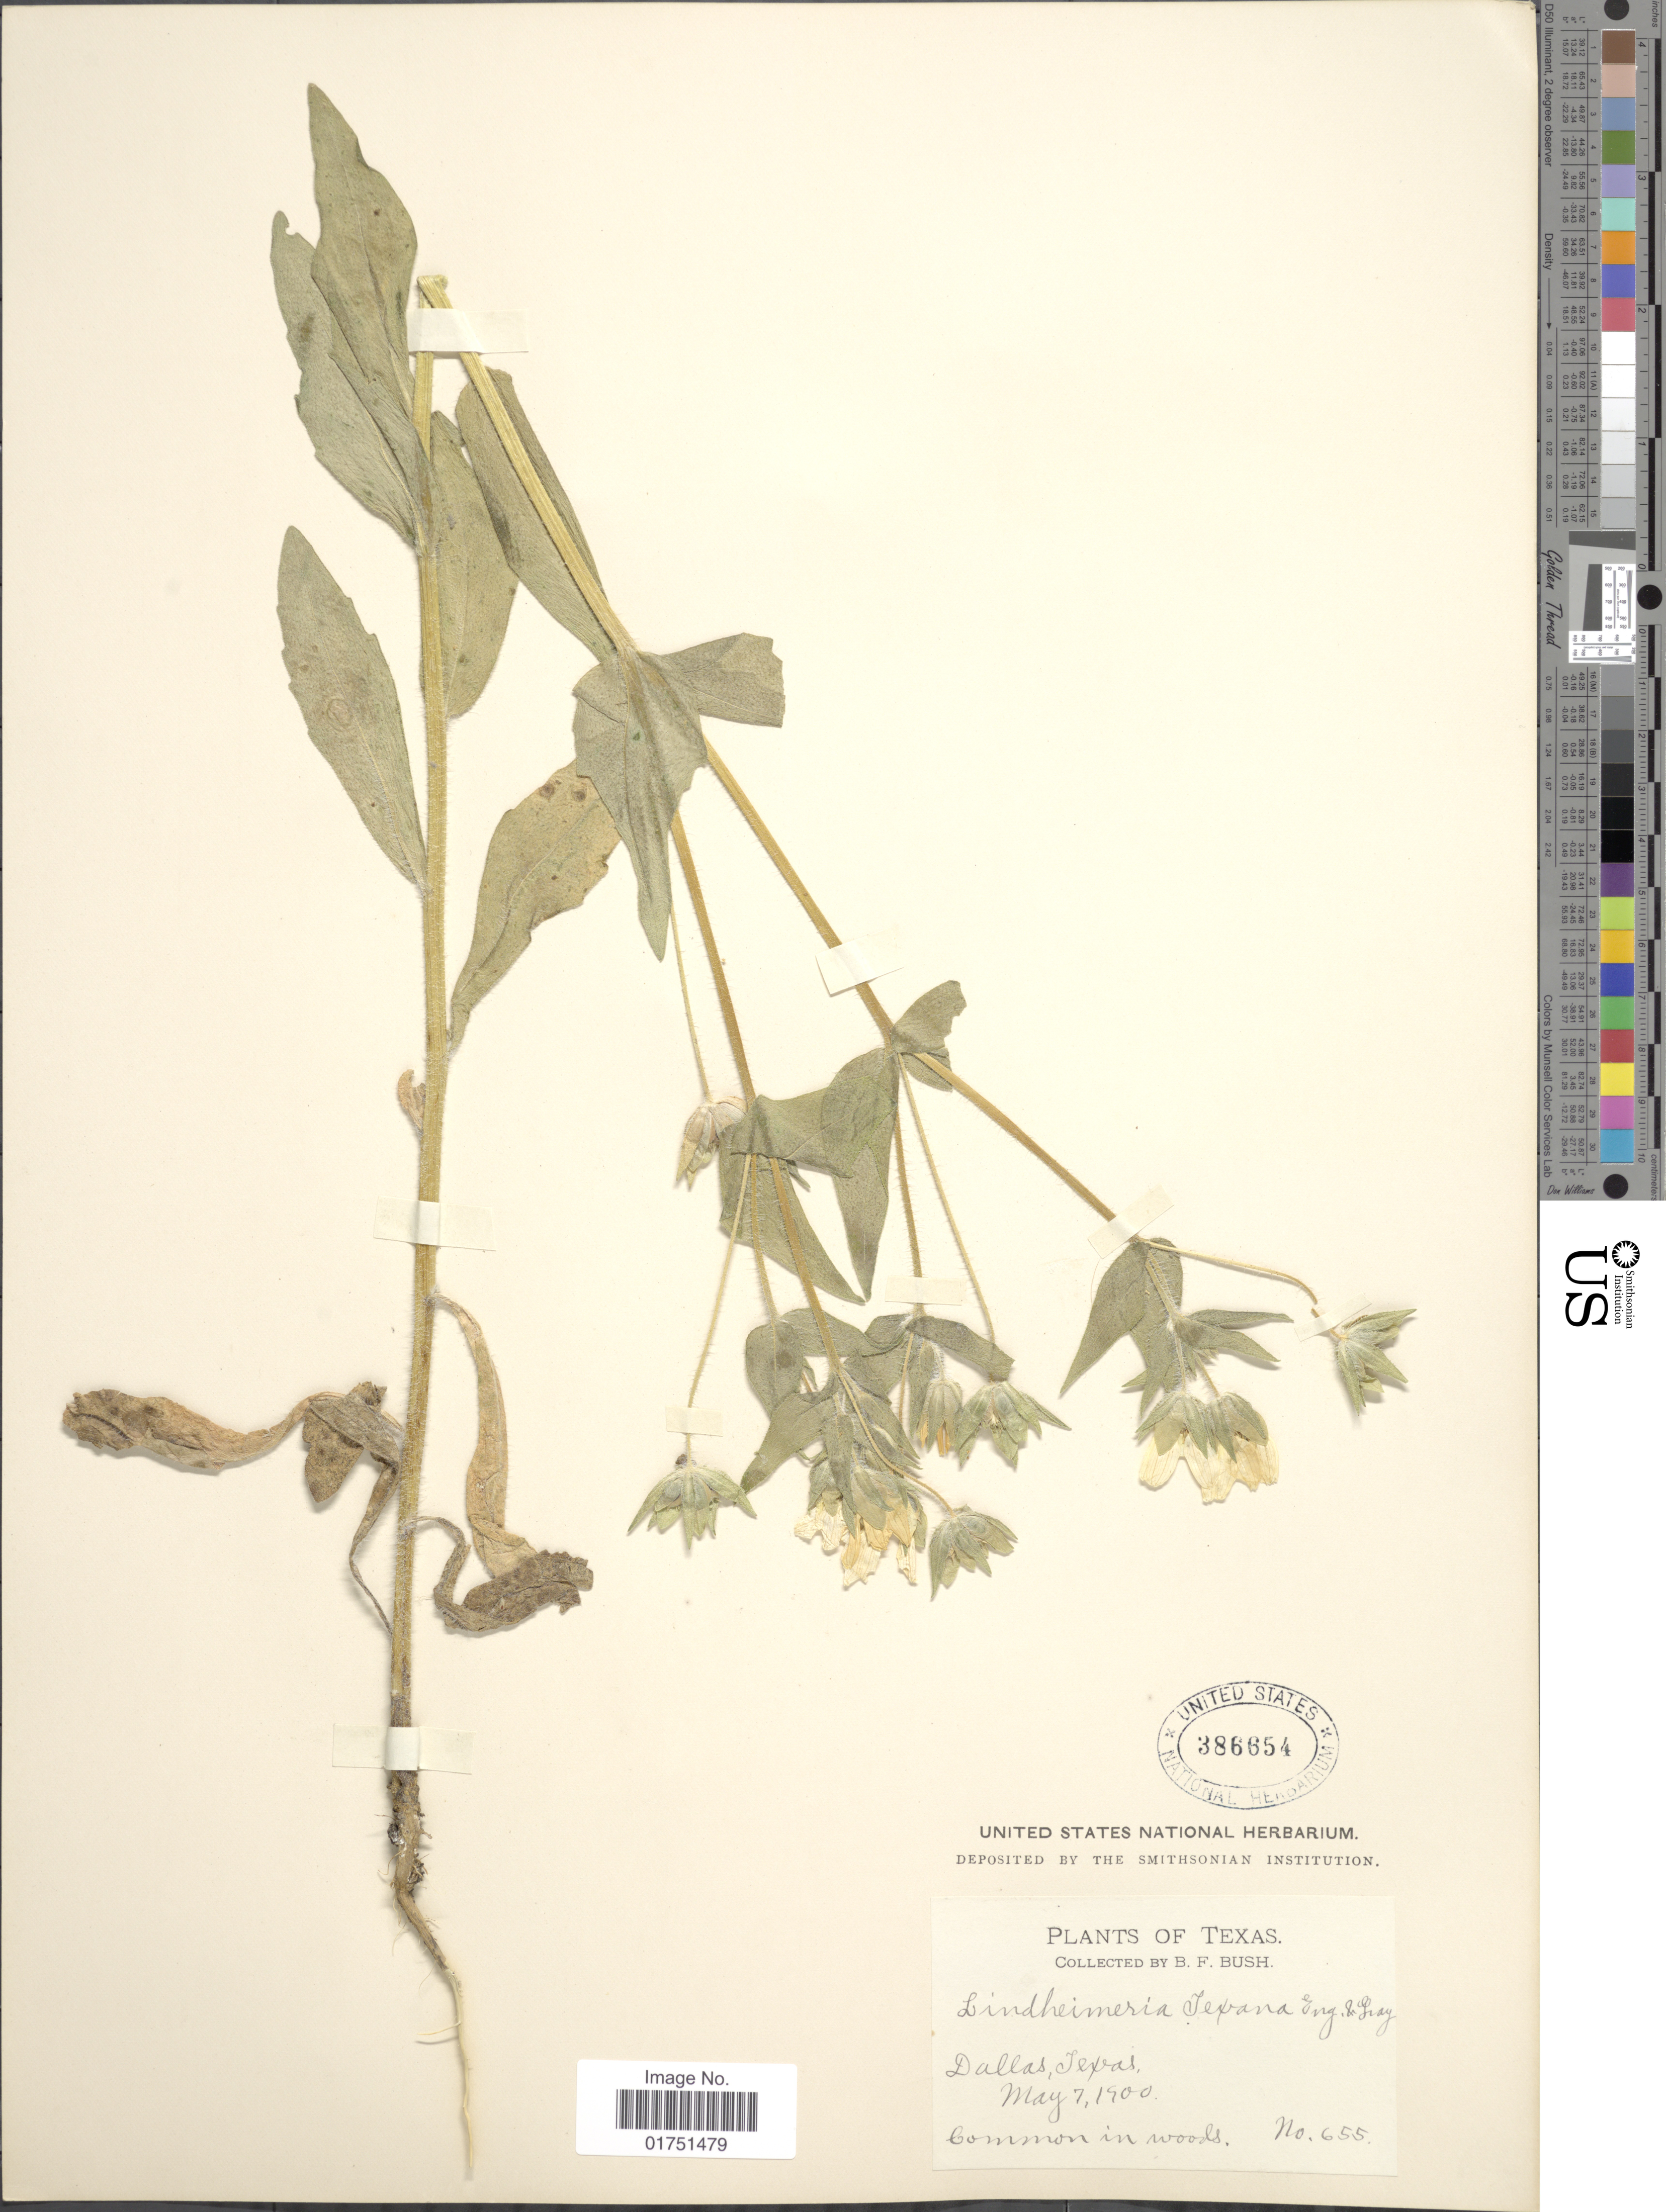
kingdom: Plantae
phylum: Tracheophyta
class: Magnoliopsida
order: Asterales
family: Asteraceae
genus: Lindheimera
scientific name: Lindheimera texana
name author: A. Gray & Engelm. in A. Gray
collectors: B. F. Bush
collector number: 655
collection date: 1900-05-07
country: United States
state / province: Texas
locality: Dallas, Texas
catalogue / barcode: US 386654